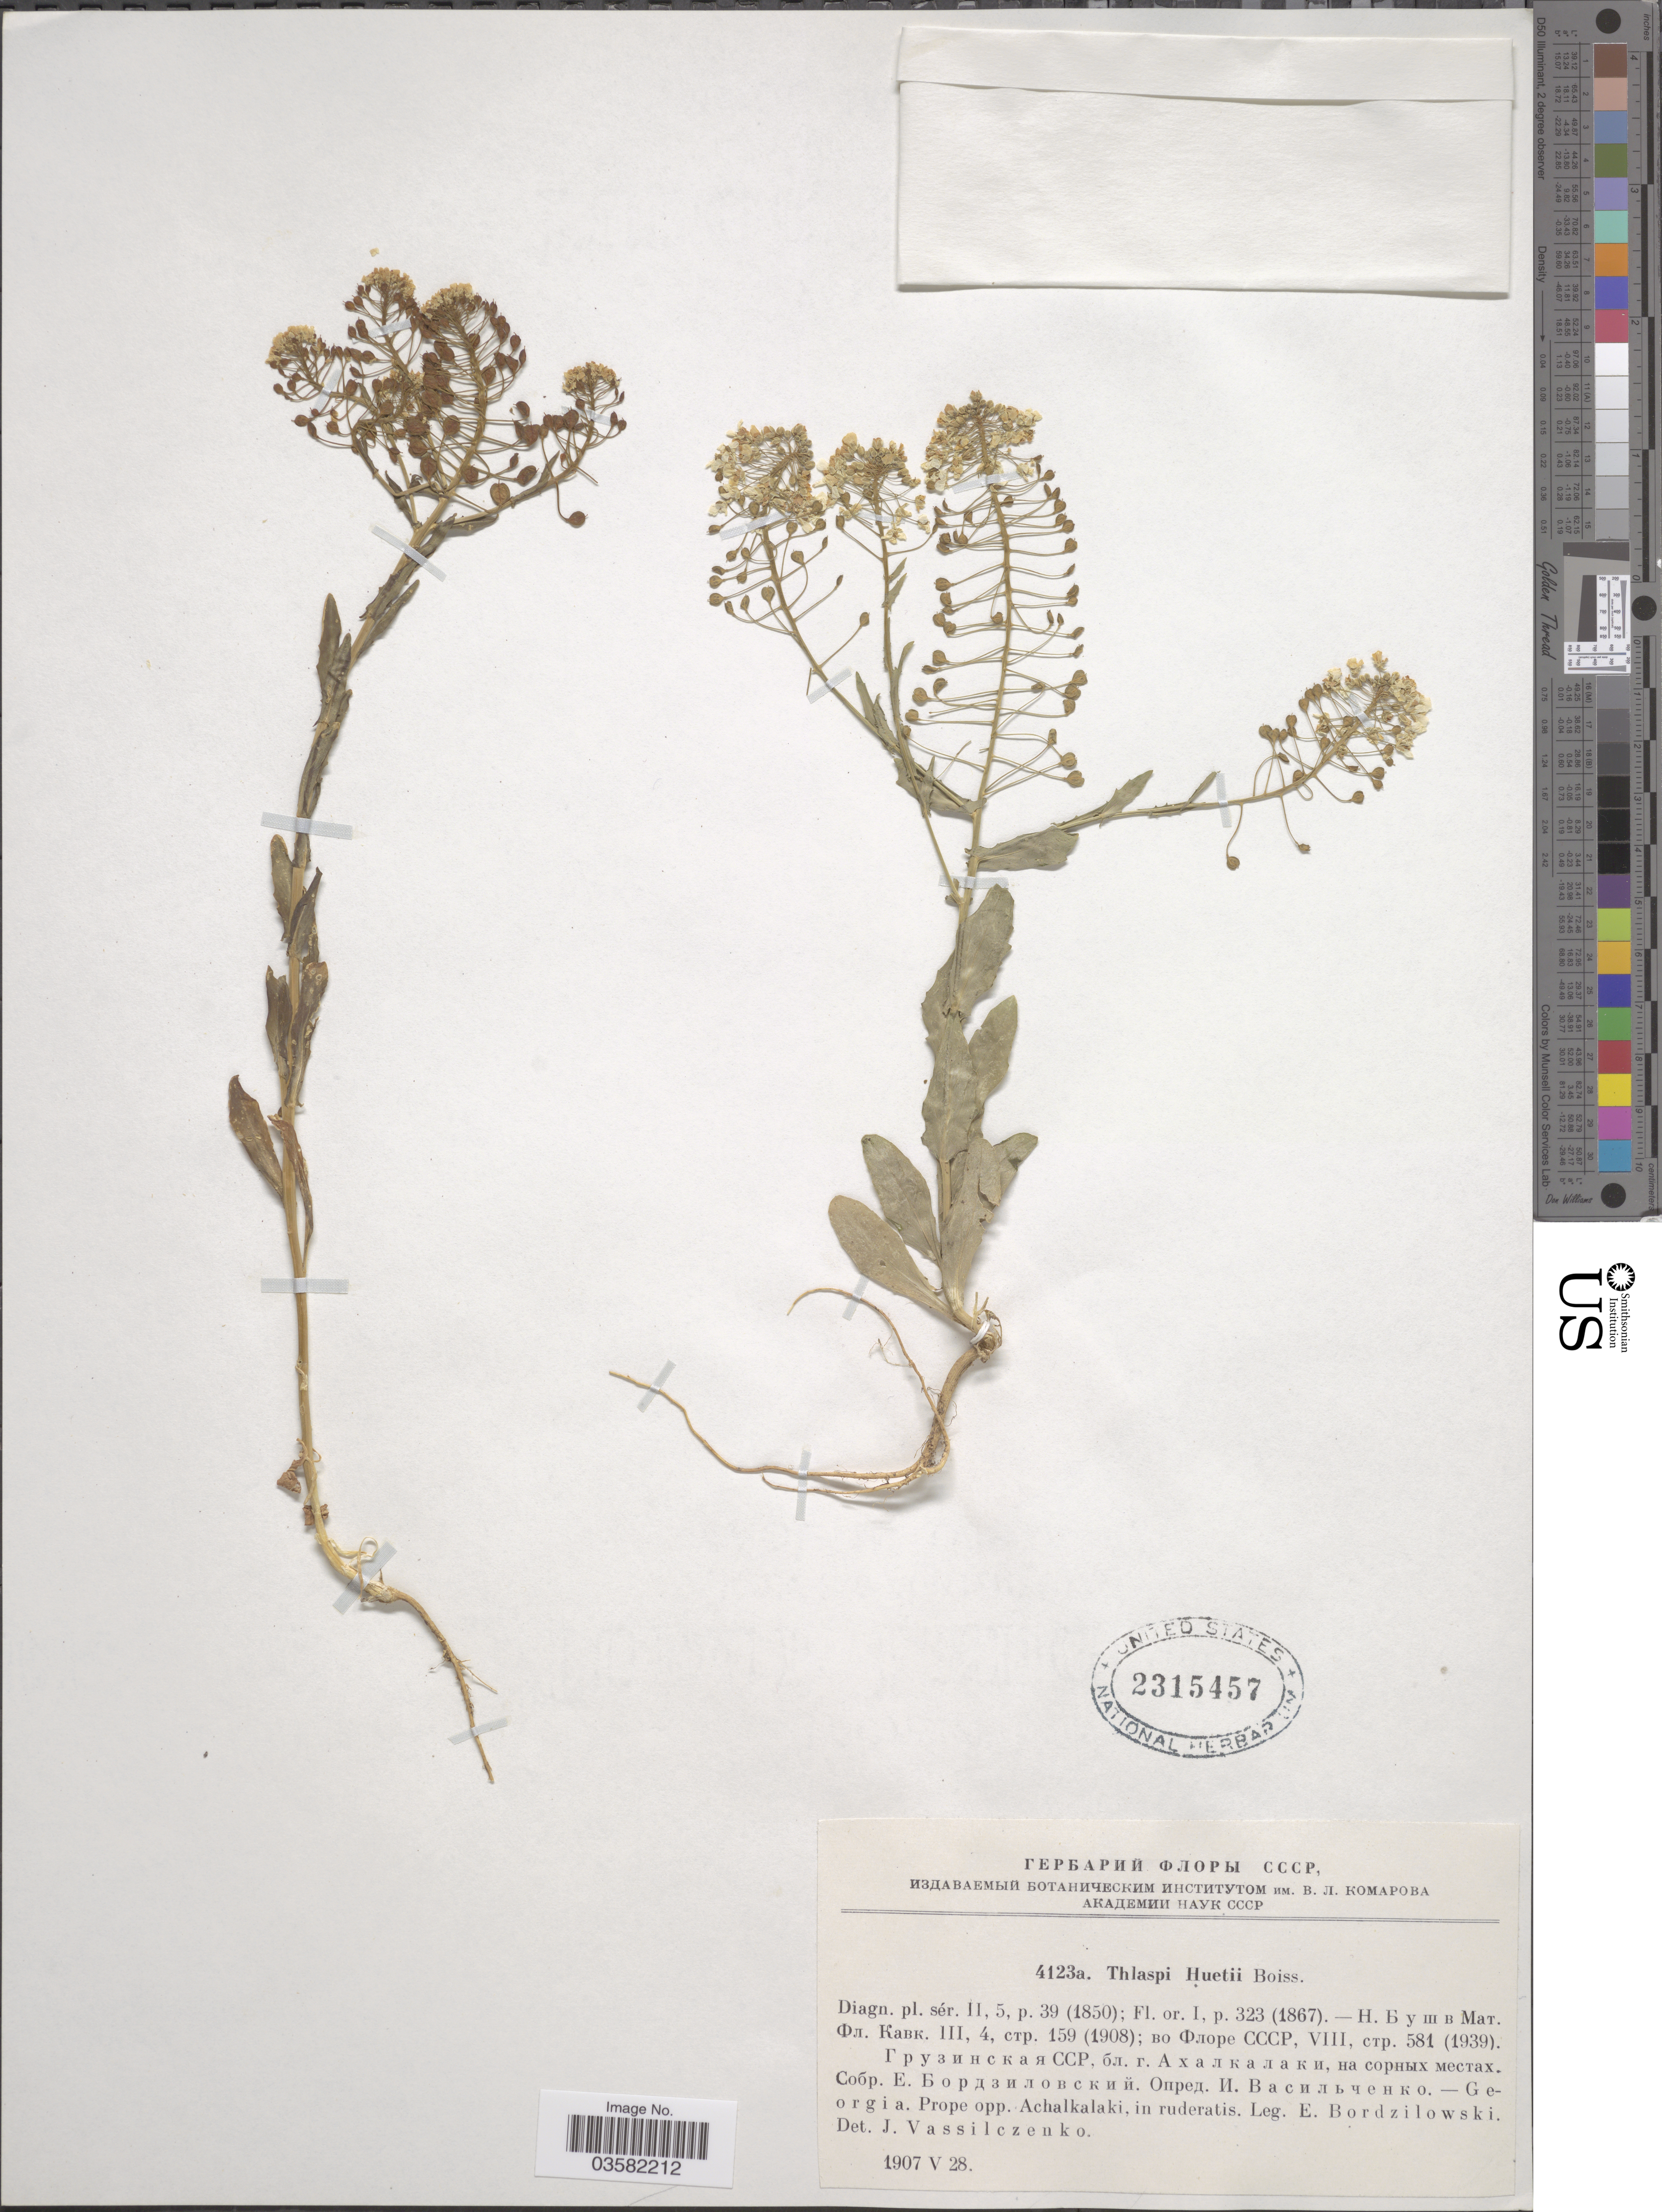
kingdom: Plantae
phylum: Tracheophyta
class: Magnoliopsida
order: Brassicales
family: Brassicaceae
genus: Thlaspi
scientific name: Thlaspi huetii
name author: Boiss.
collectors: E. I. Bordzilowski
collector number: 4123a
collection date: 1907-05-28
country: Georgia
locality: Prope opp. Achalkalaki, in ruderatis.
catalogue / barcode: US 2315457